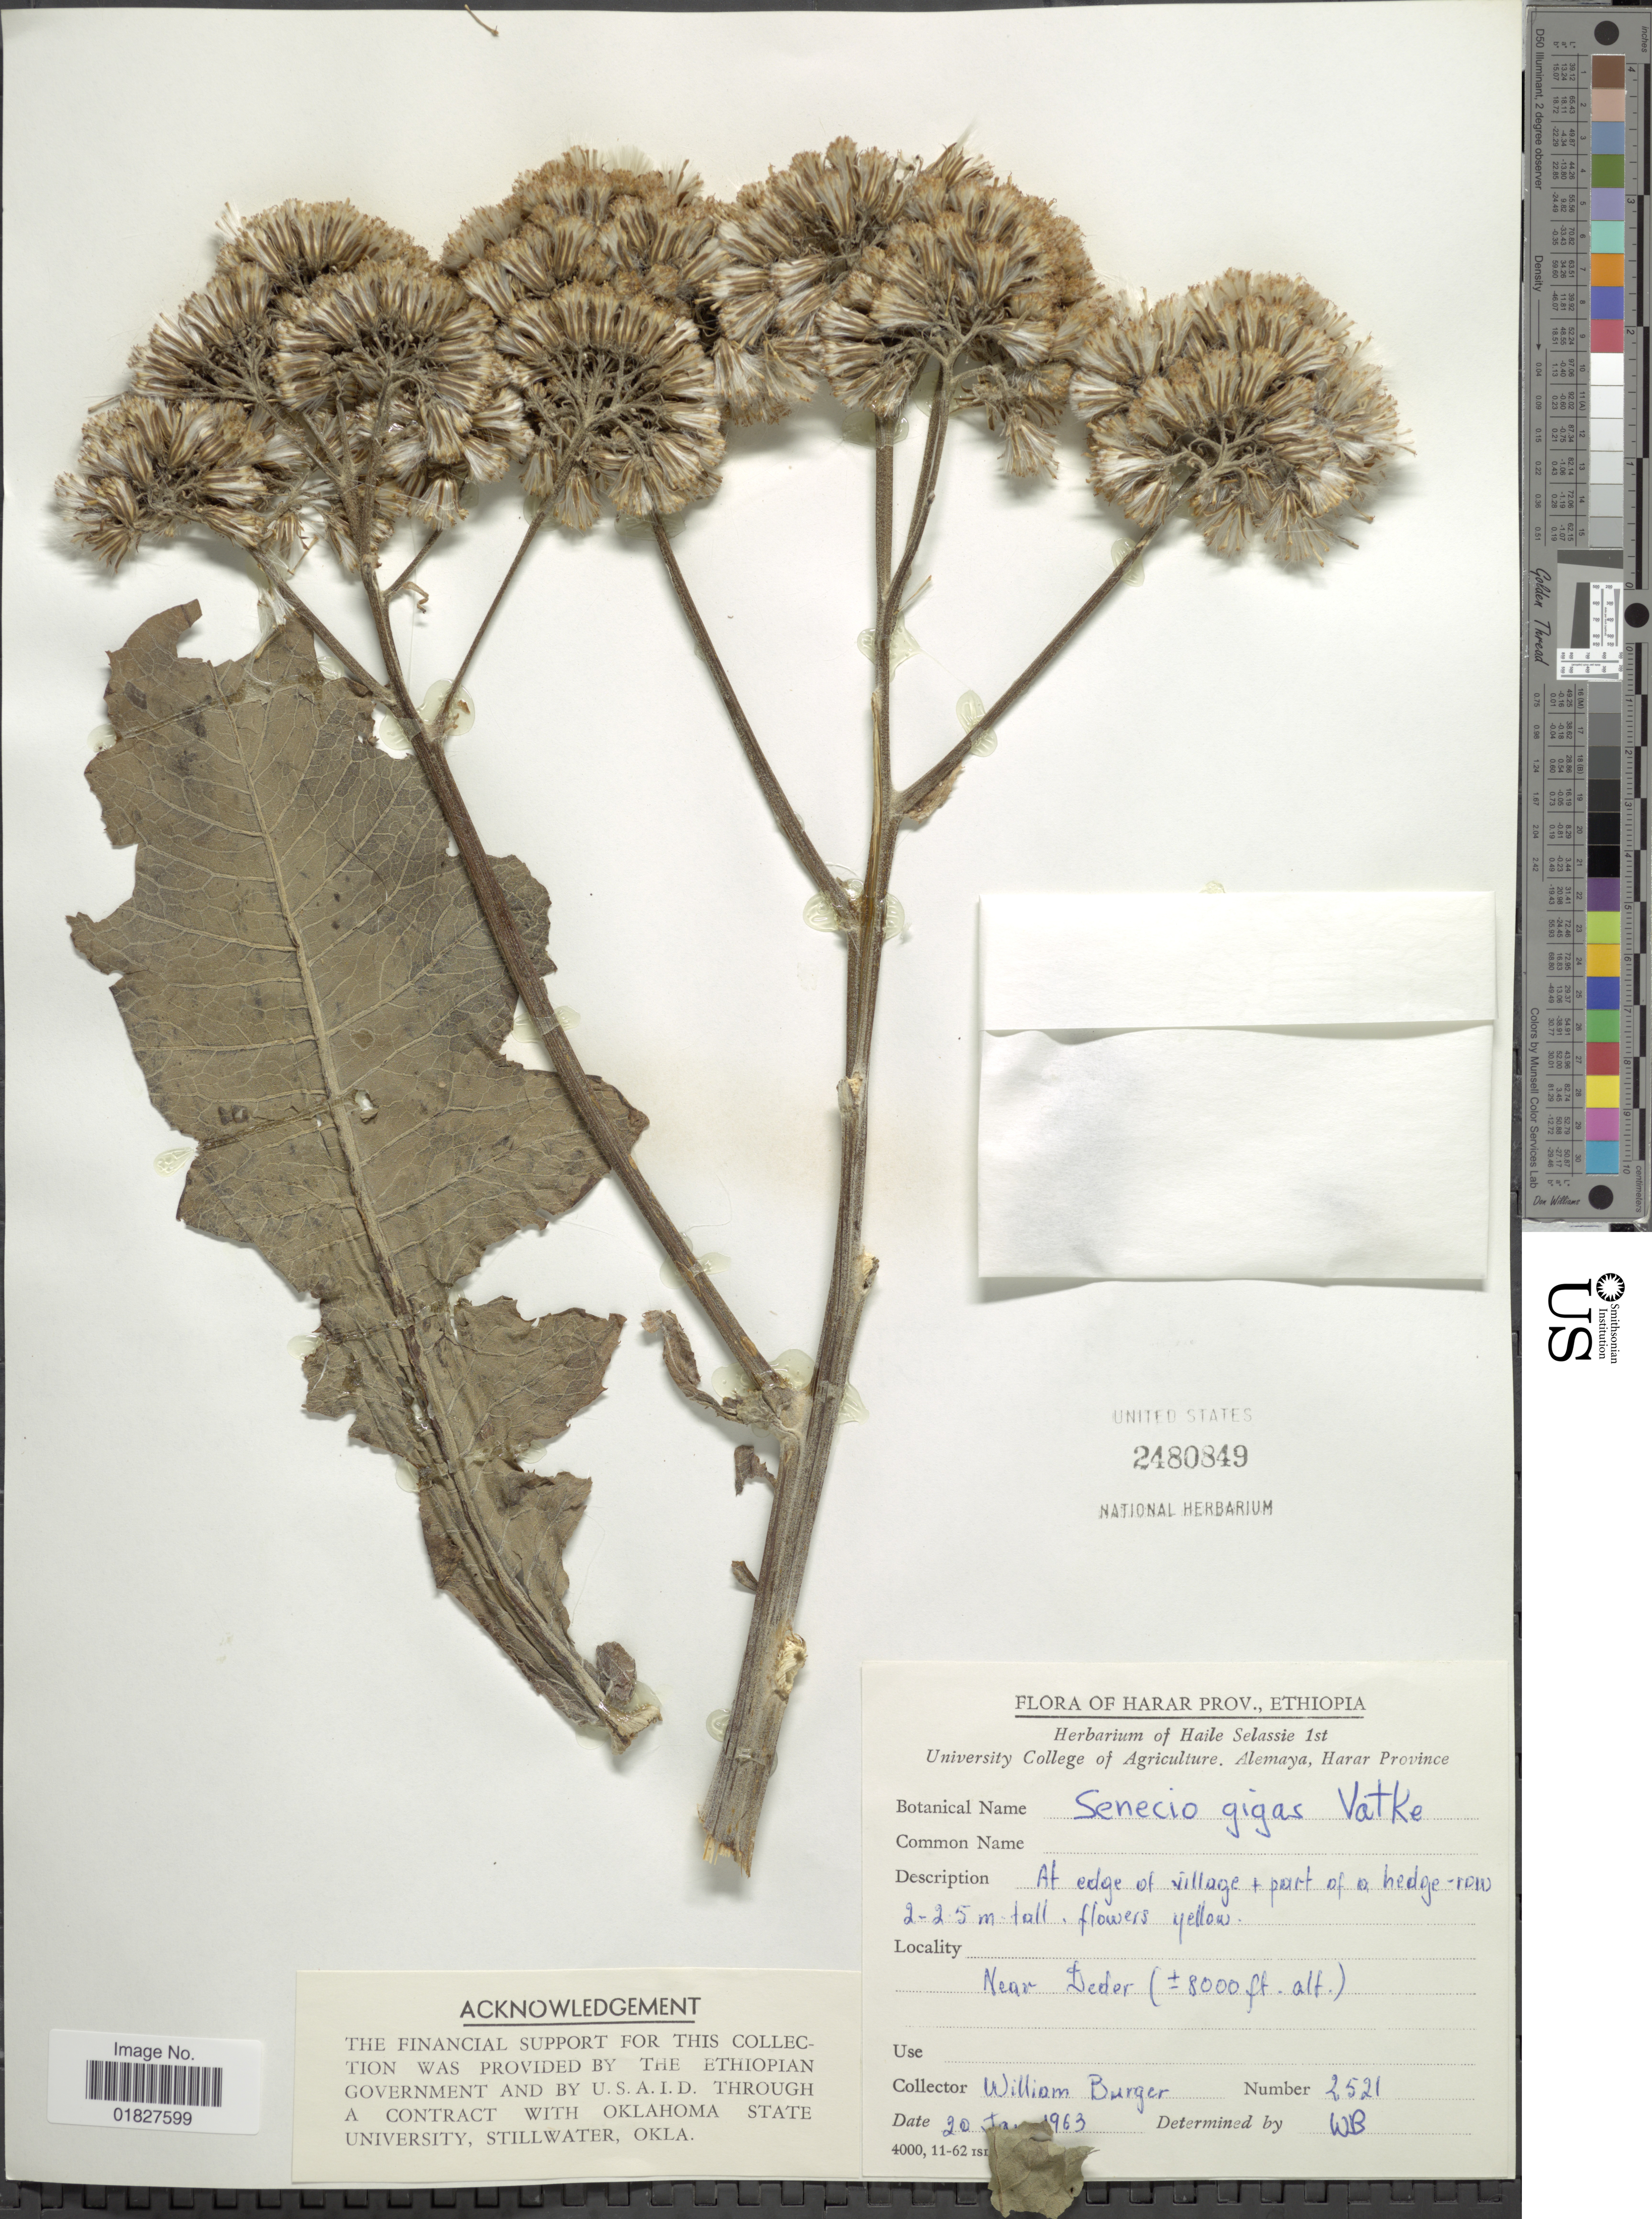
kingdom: Plantae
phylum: Tracheophyta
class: Magnoliopsida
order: Asterales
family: Asteraceae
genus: Solanecio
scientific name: Solanecio angulatus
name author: (Vahl) C. Jeffrey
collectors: W. Burger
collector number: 2521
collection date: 1963-01-20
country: Ethiopia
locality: Harar Prov., near Deder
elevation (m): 2438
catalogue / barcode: US 2480849